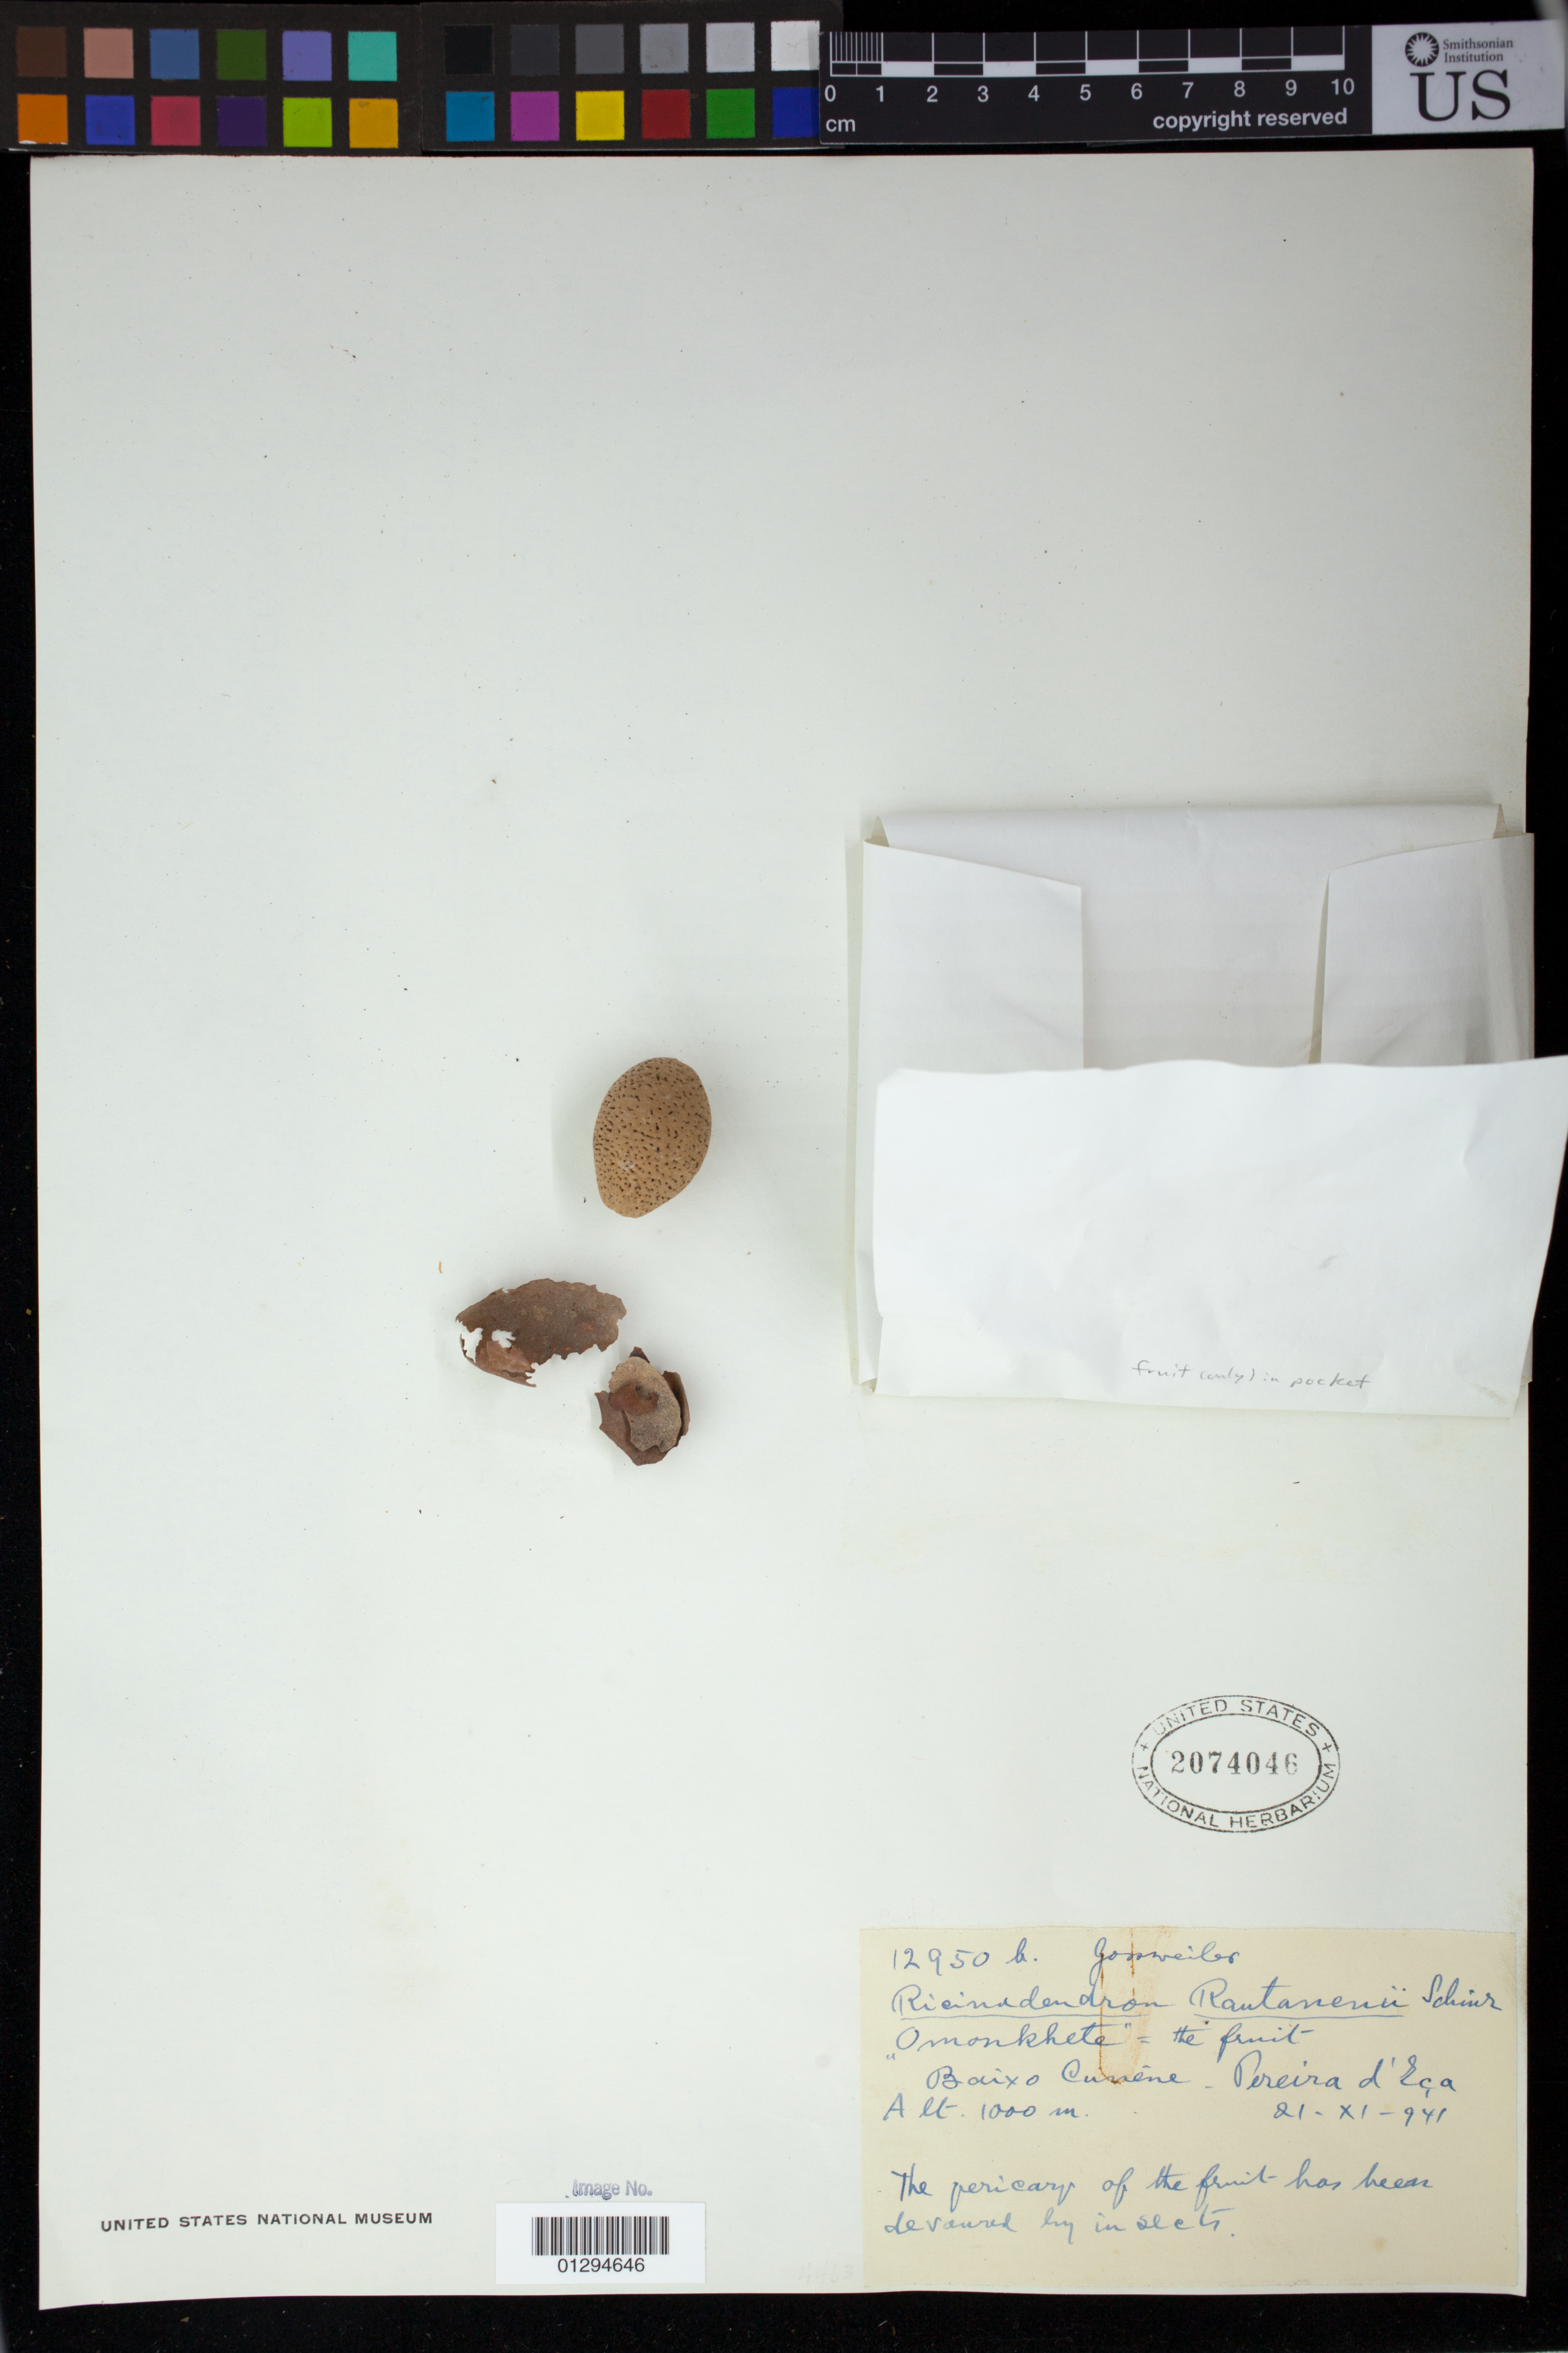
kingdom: Plantae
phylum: Tracheophyta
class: Magnoliopsida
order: Malpighiales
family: Euphorbiaceae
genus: Ricinodendron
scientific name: Ricinodendron rautanenii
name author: Schinz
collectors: -. Gossweiler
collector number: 12950 b.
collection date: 1941-11-21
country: Angola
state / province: Cunene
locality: Baixo Cunene-Pereira d'Eca (Ondjiva)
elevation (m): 1000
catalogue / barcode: US 2074046